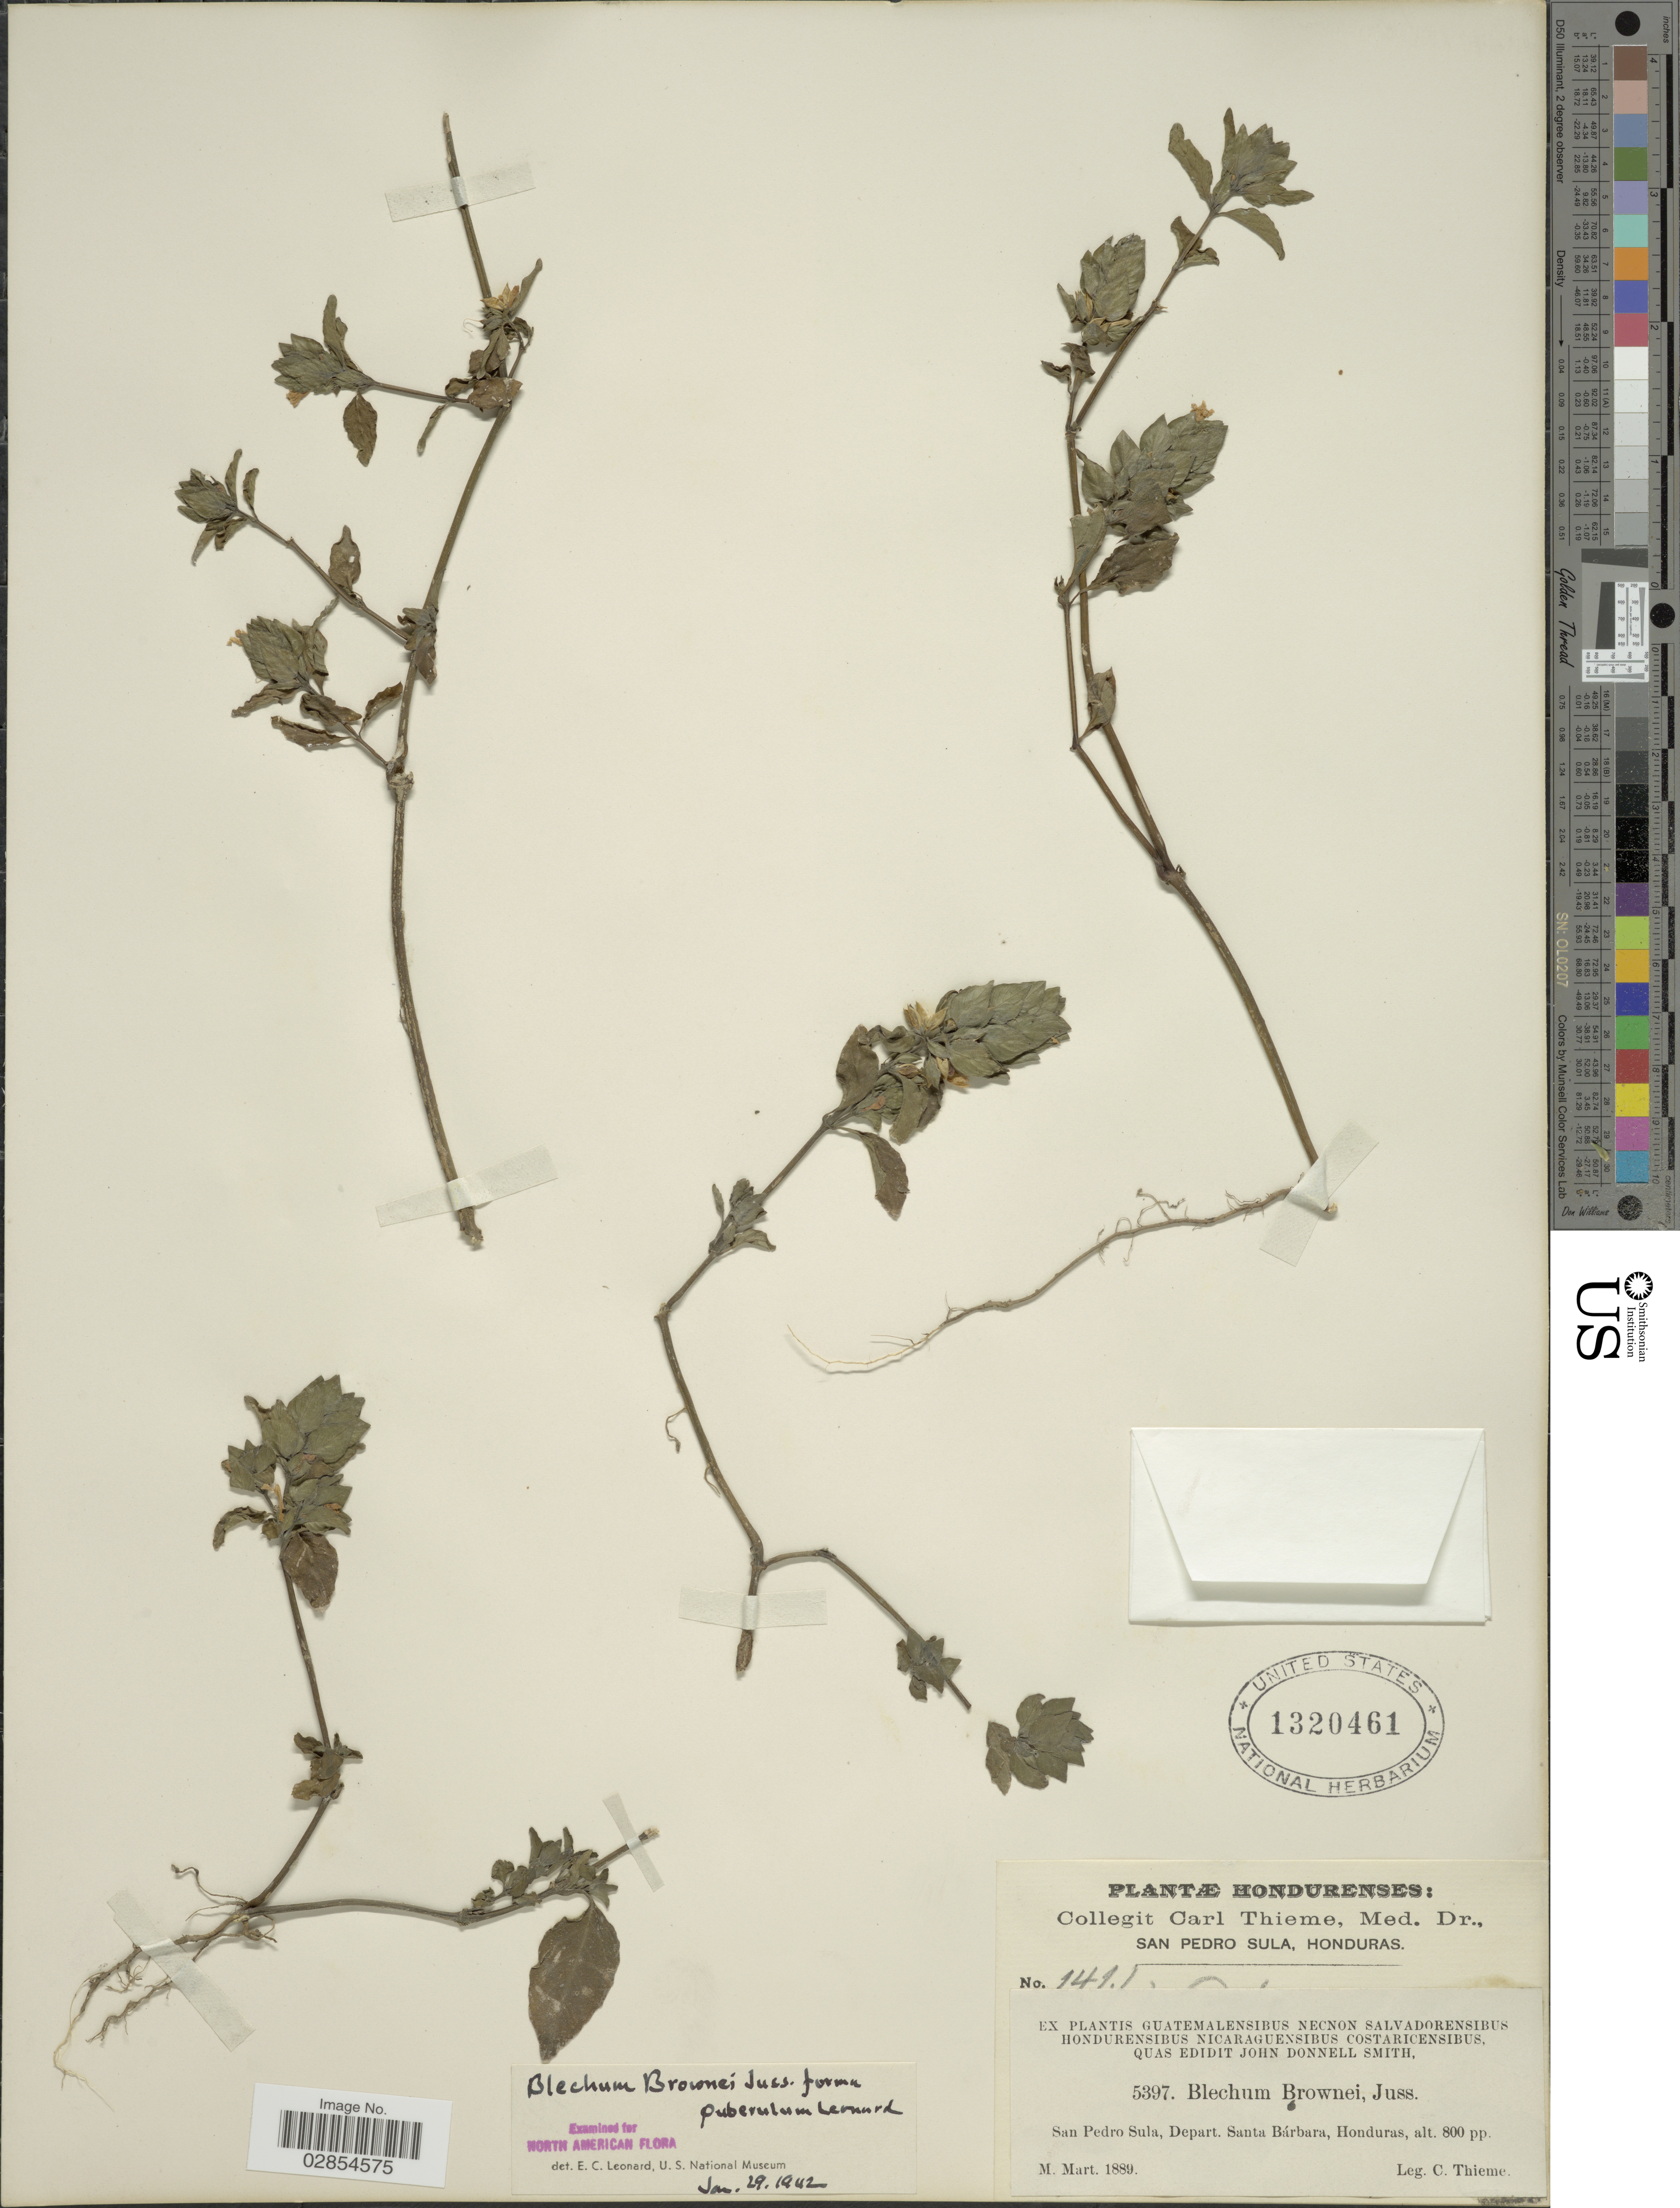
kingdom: Plantae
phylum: Tracheophyta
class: Magnoliopsida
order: Lamiales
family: Acanthaceae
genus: Blechum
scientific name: Blechum pyramidatum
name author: (Lam.) Urb.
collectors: C. Thieme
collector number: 5397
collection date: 1889-03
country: Honduras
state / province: Santa Bárbara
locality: San Pedro Sula, Depart. Santa Bárbara.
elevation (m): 244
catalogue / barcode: US 1320461